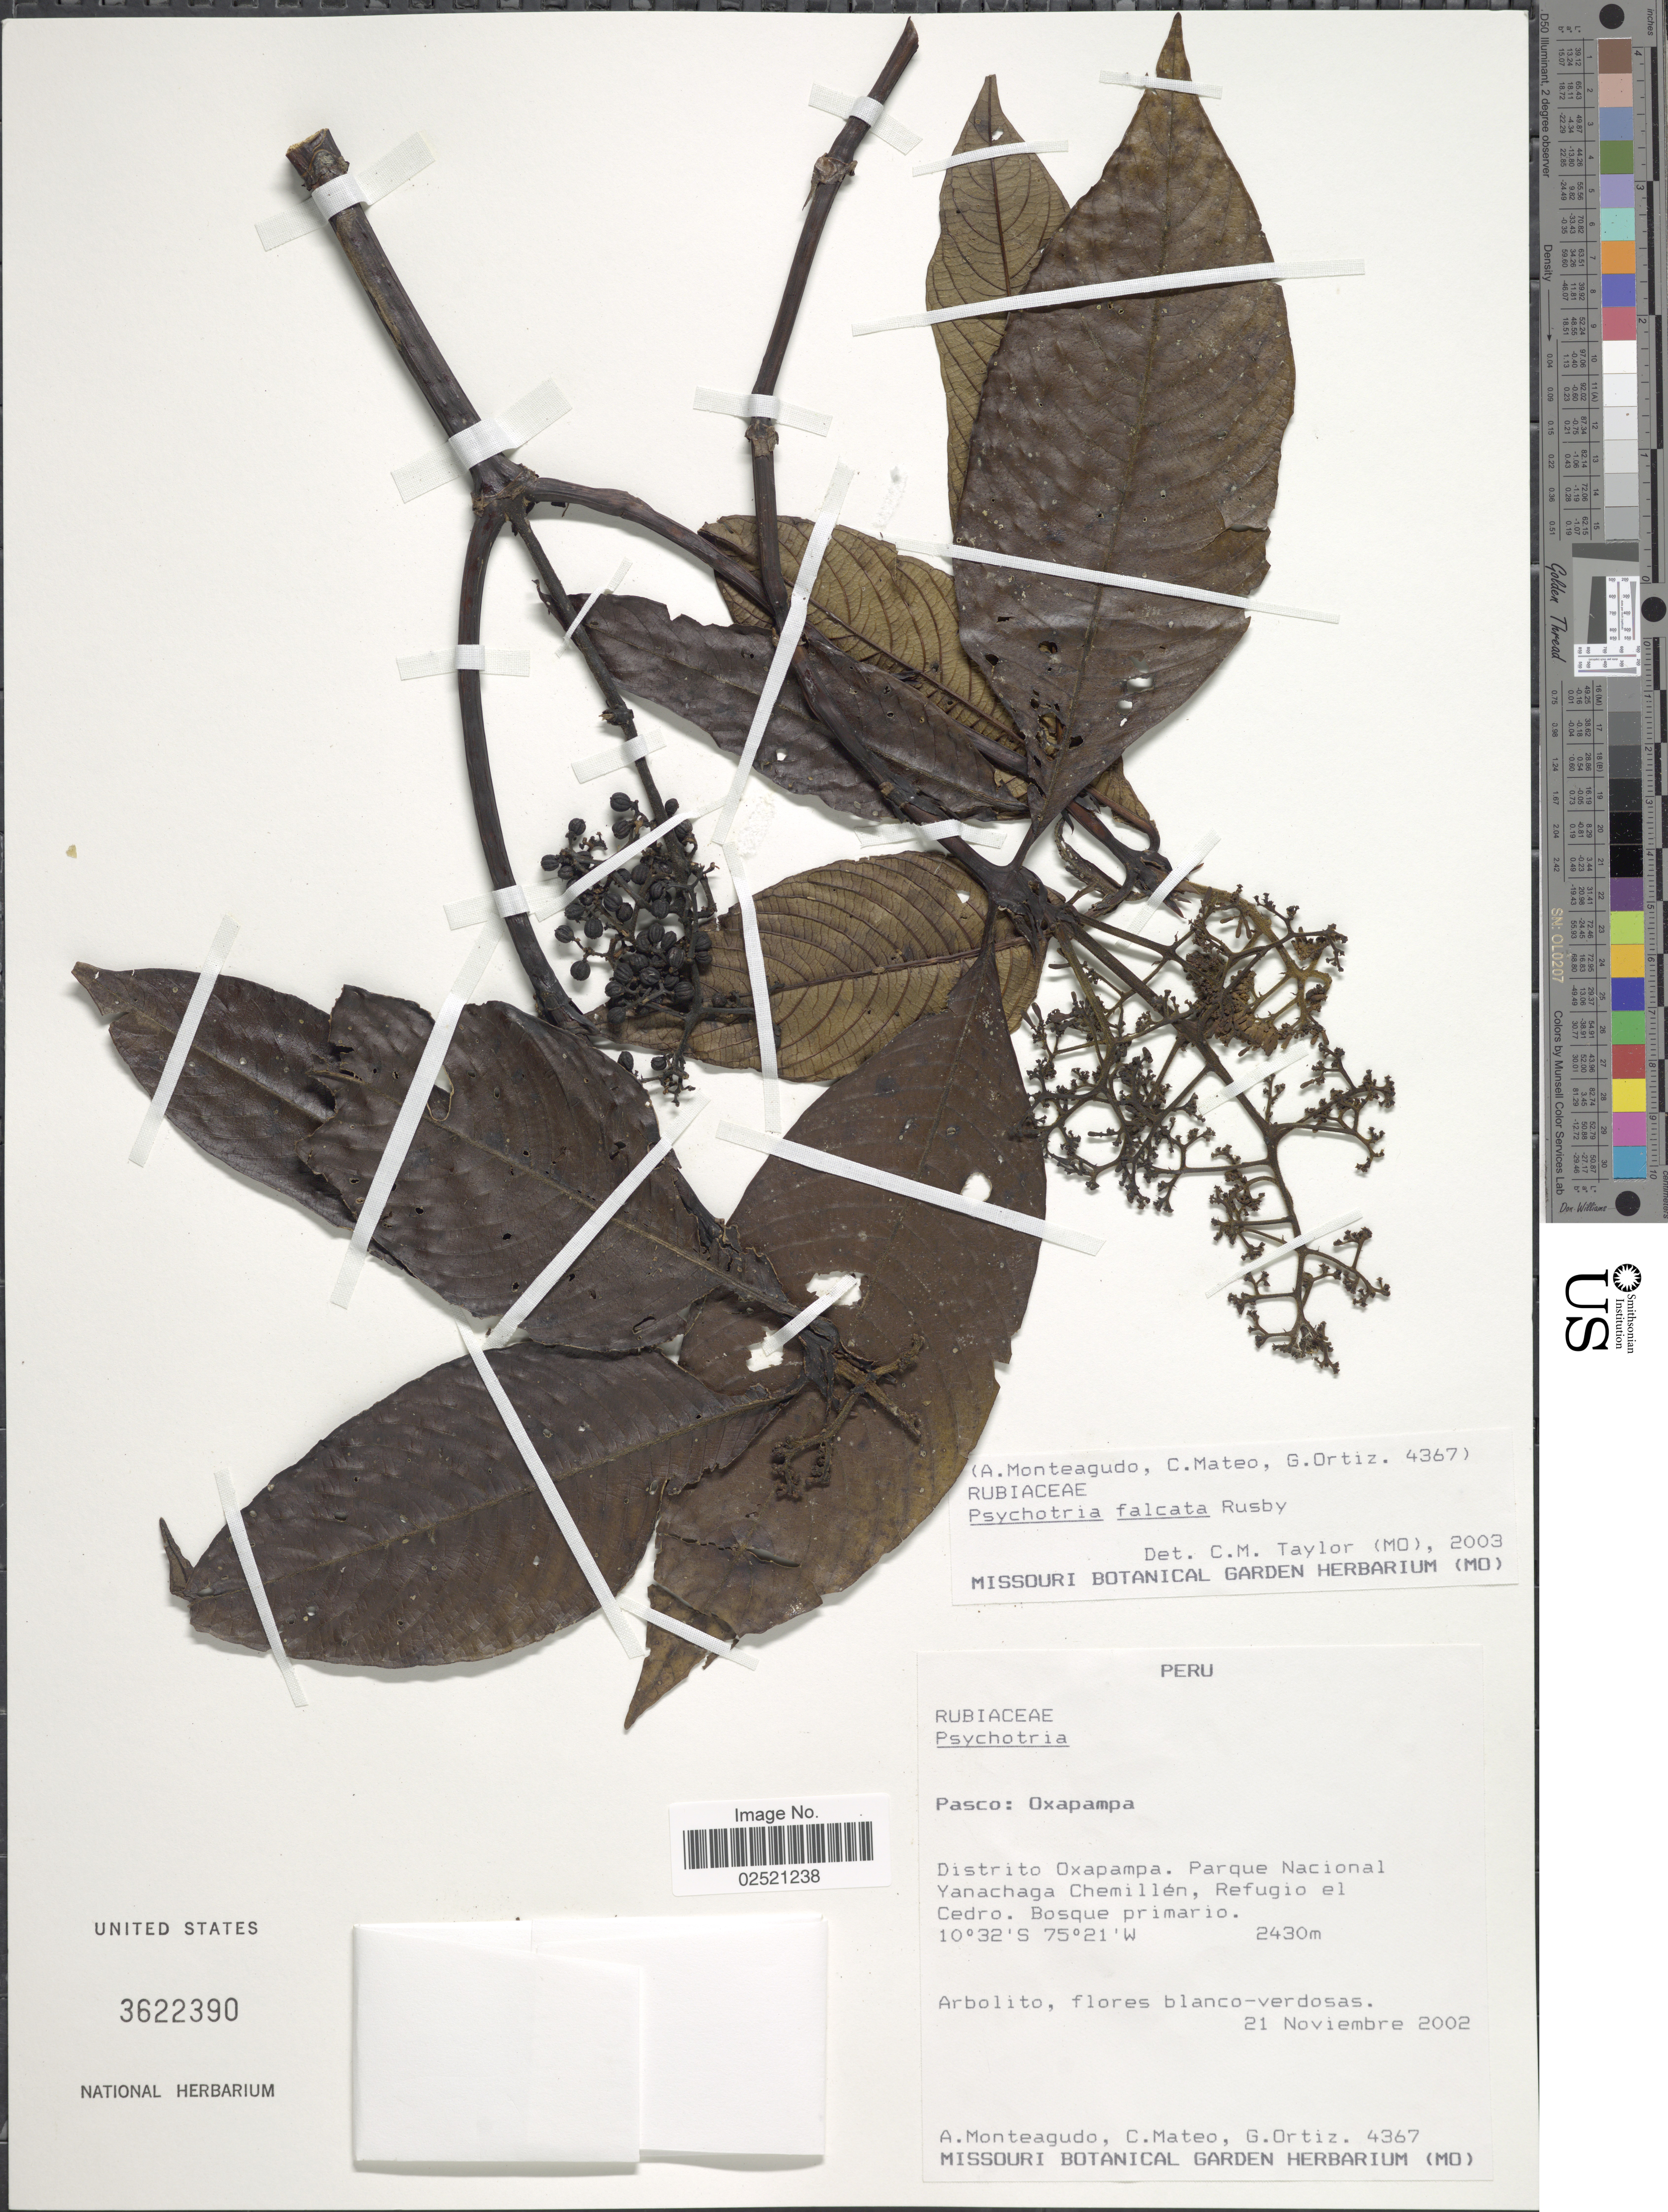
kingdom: Plantae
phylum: Tracheophyta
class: Magnoliopsida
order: Gentianales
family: Rubiaceae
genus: Psychotria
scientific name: Psychotria falcata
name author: Rusby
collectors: A. Monteagudo, A. Mateo & G. Ortiz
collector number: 4367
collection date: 2002-11-21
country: Peru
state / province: Pasco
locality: Oxapampa, Distrito Oxapampa, Parque Nacional Yanachaga Chemillen, Refugio el Cedro.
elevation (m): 2430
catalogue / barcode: US 3622390